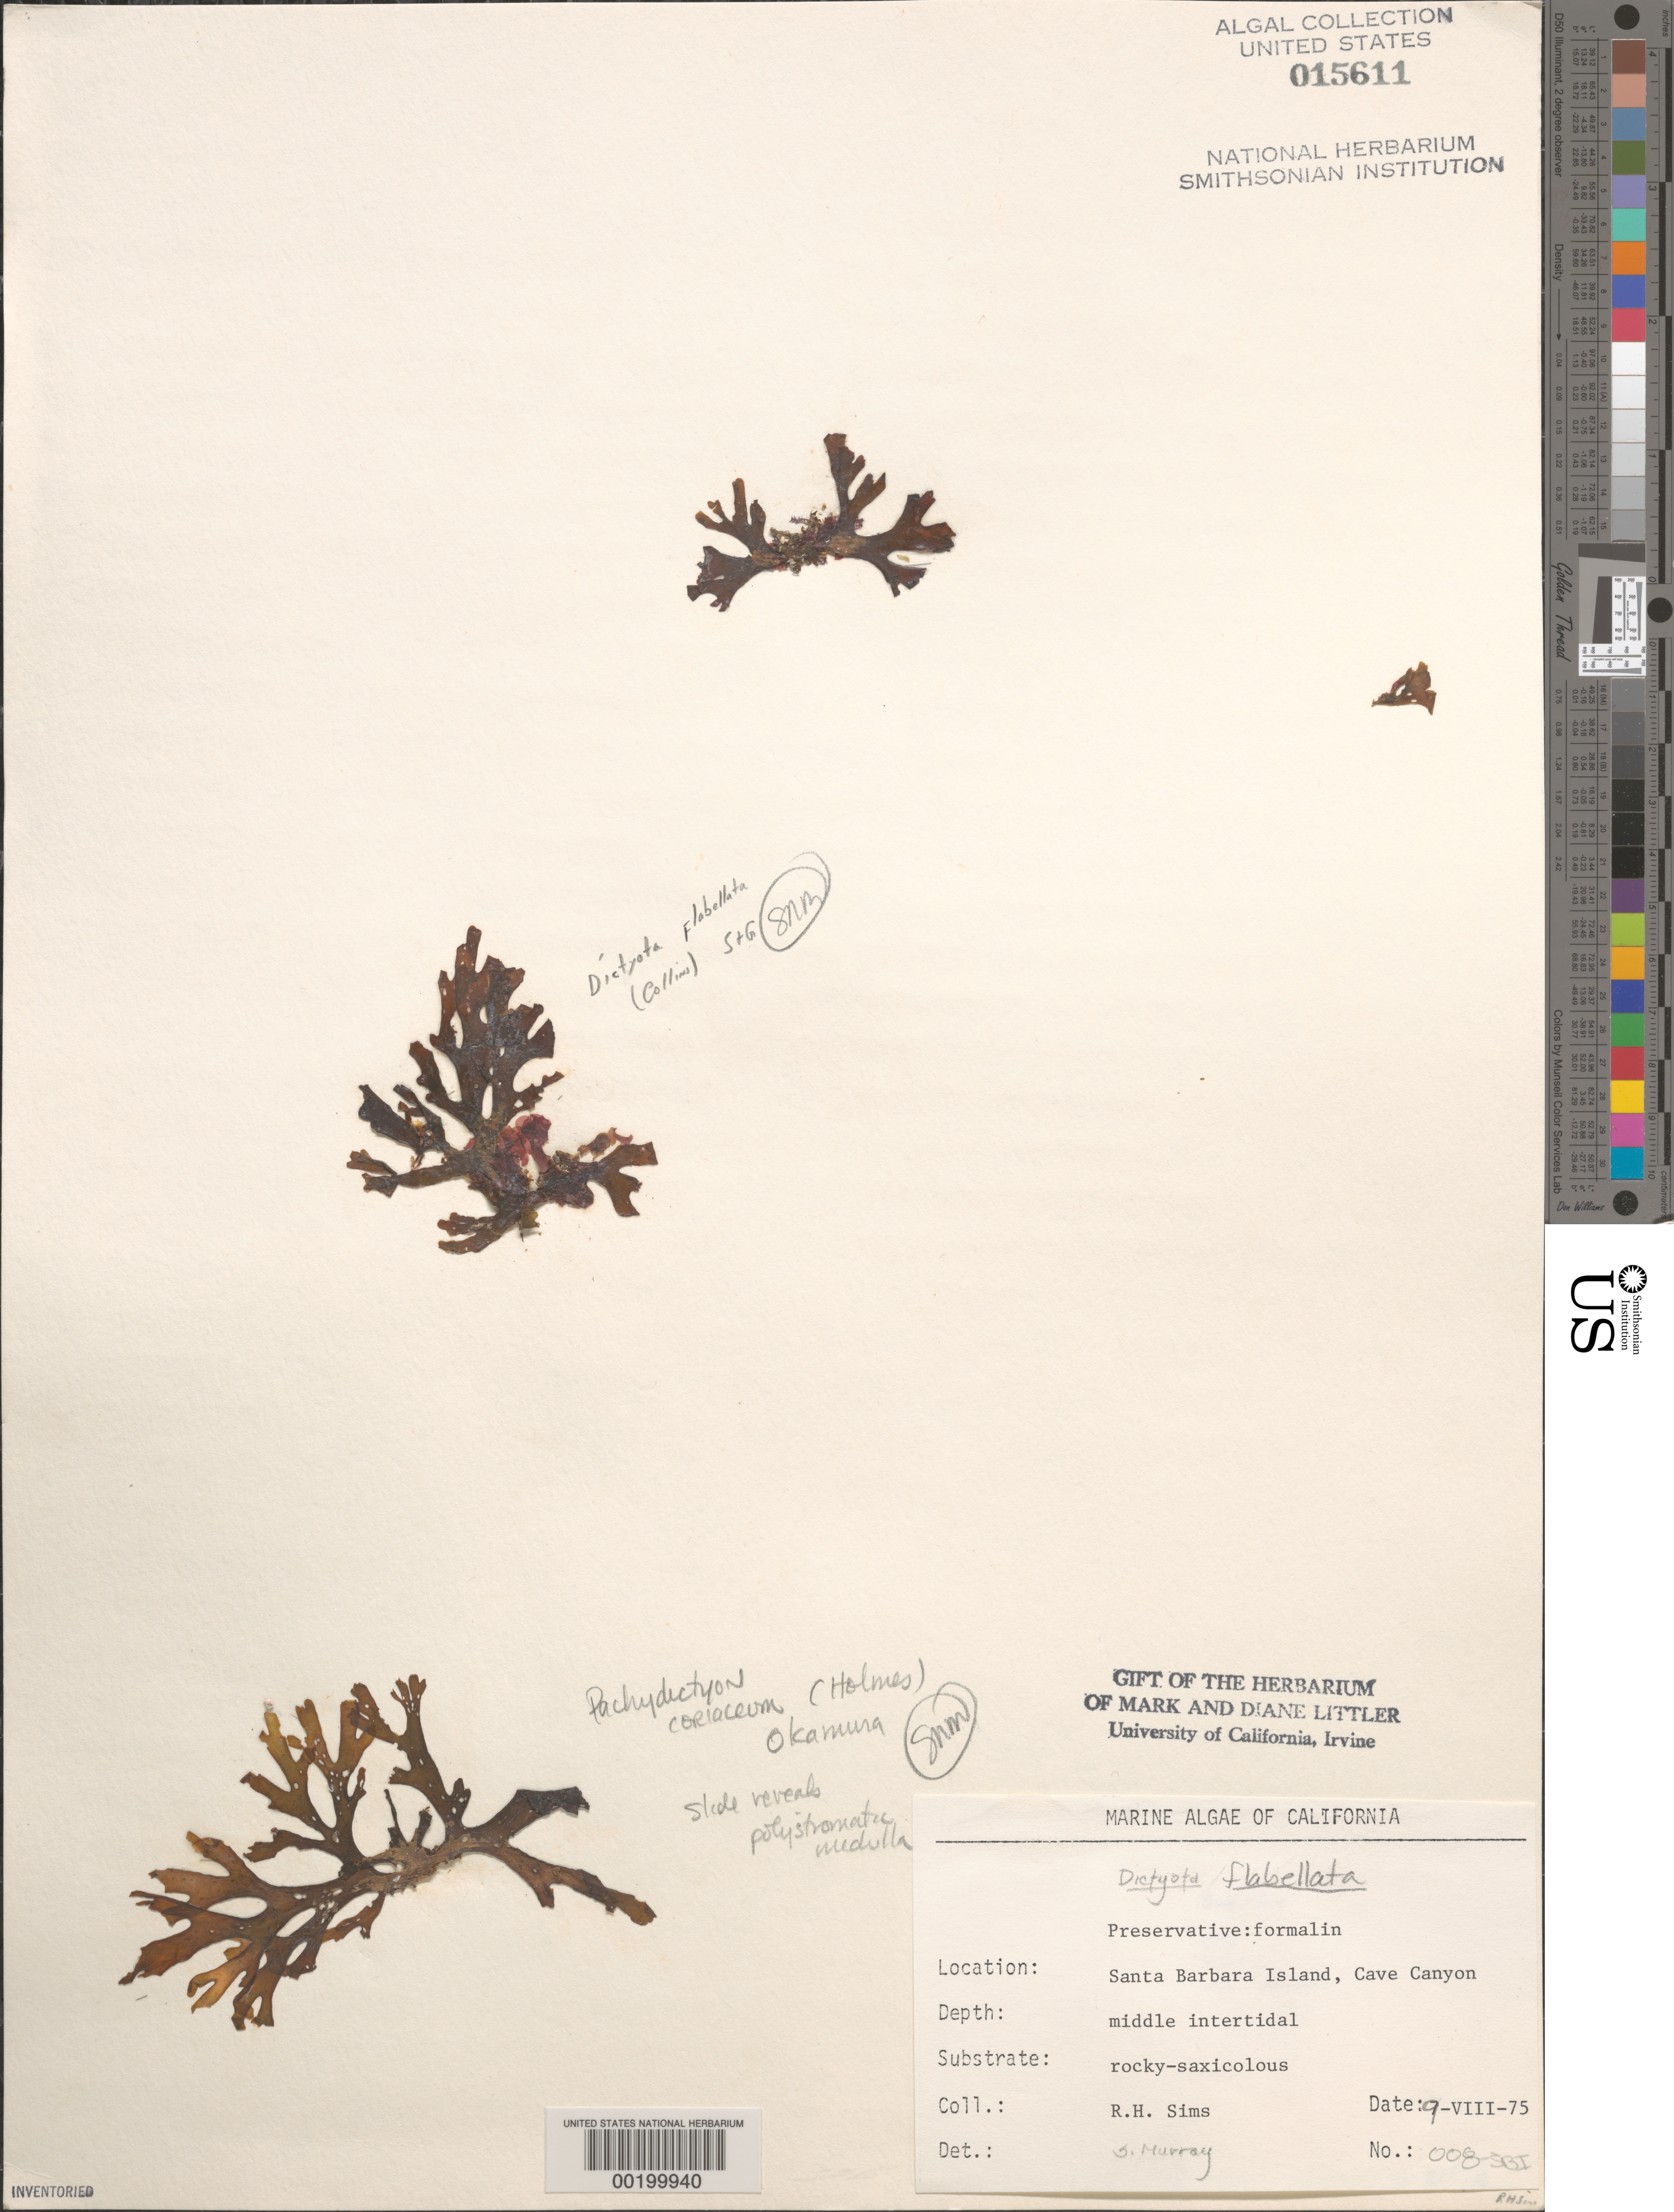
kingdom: Chromista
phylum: Ochrophyta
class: Phaeophyceae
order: Dictyotales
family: Dictyotaceae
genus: Dictyota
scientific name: Dictyota flabellata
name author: (Collins) Setch. & N.L. Gardner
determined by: Murray, S. N.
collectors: R. H. Sims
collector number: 008-sbi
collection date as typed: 09 Aug 1975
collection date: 1975-08-09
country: United States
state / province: California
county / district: Santa Barbara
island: Santa Barbara Island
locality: Cave Canyon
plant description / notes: BLM-SOCALBIGHT Rocky Intertidal Survey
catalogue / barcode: US 15611